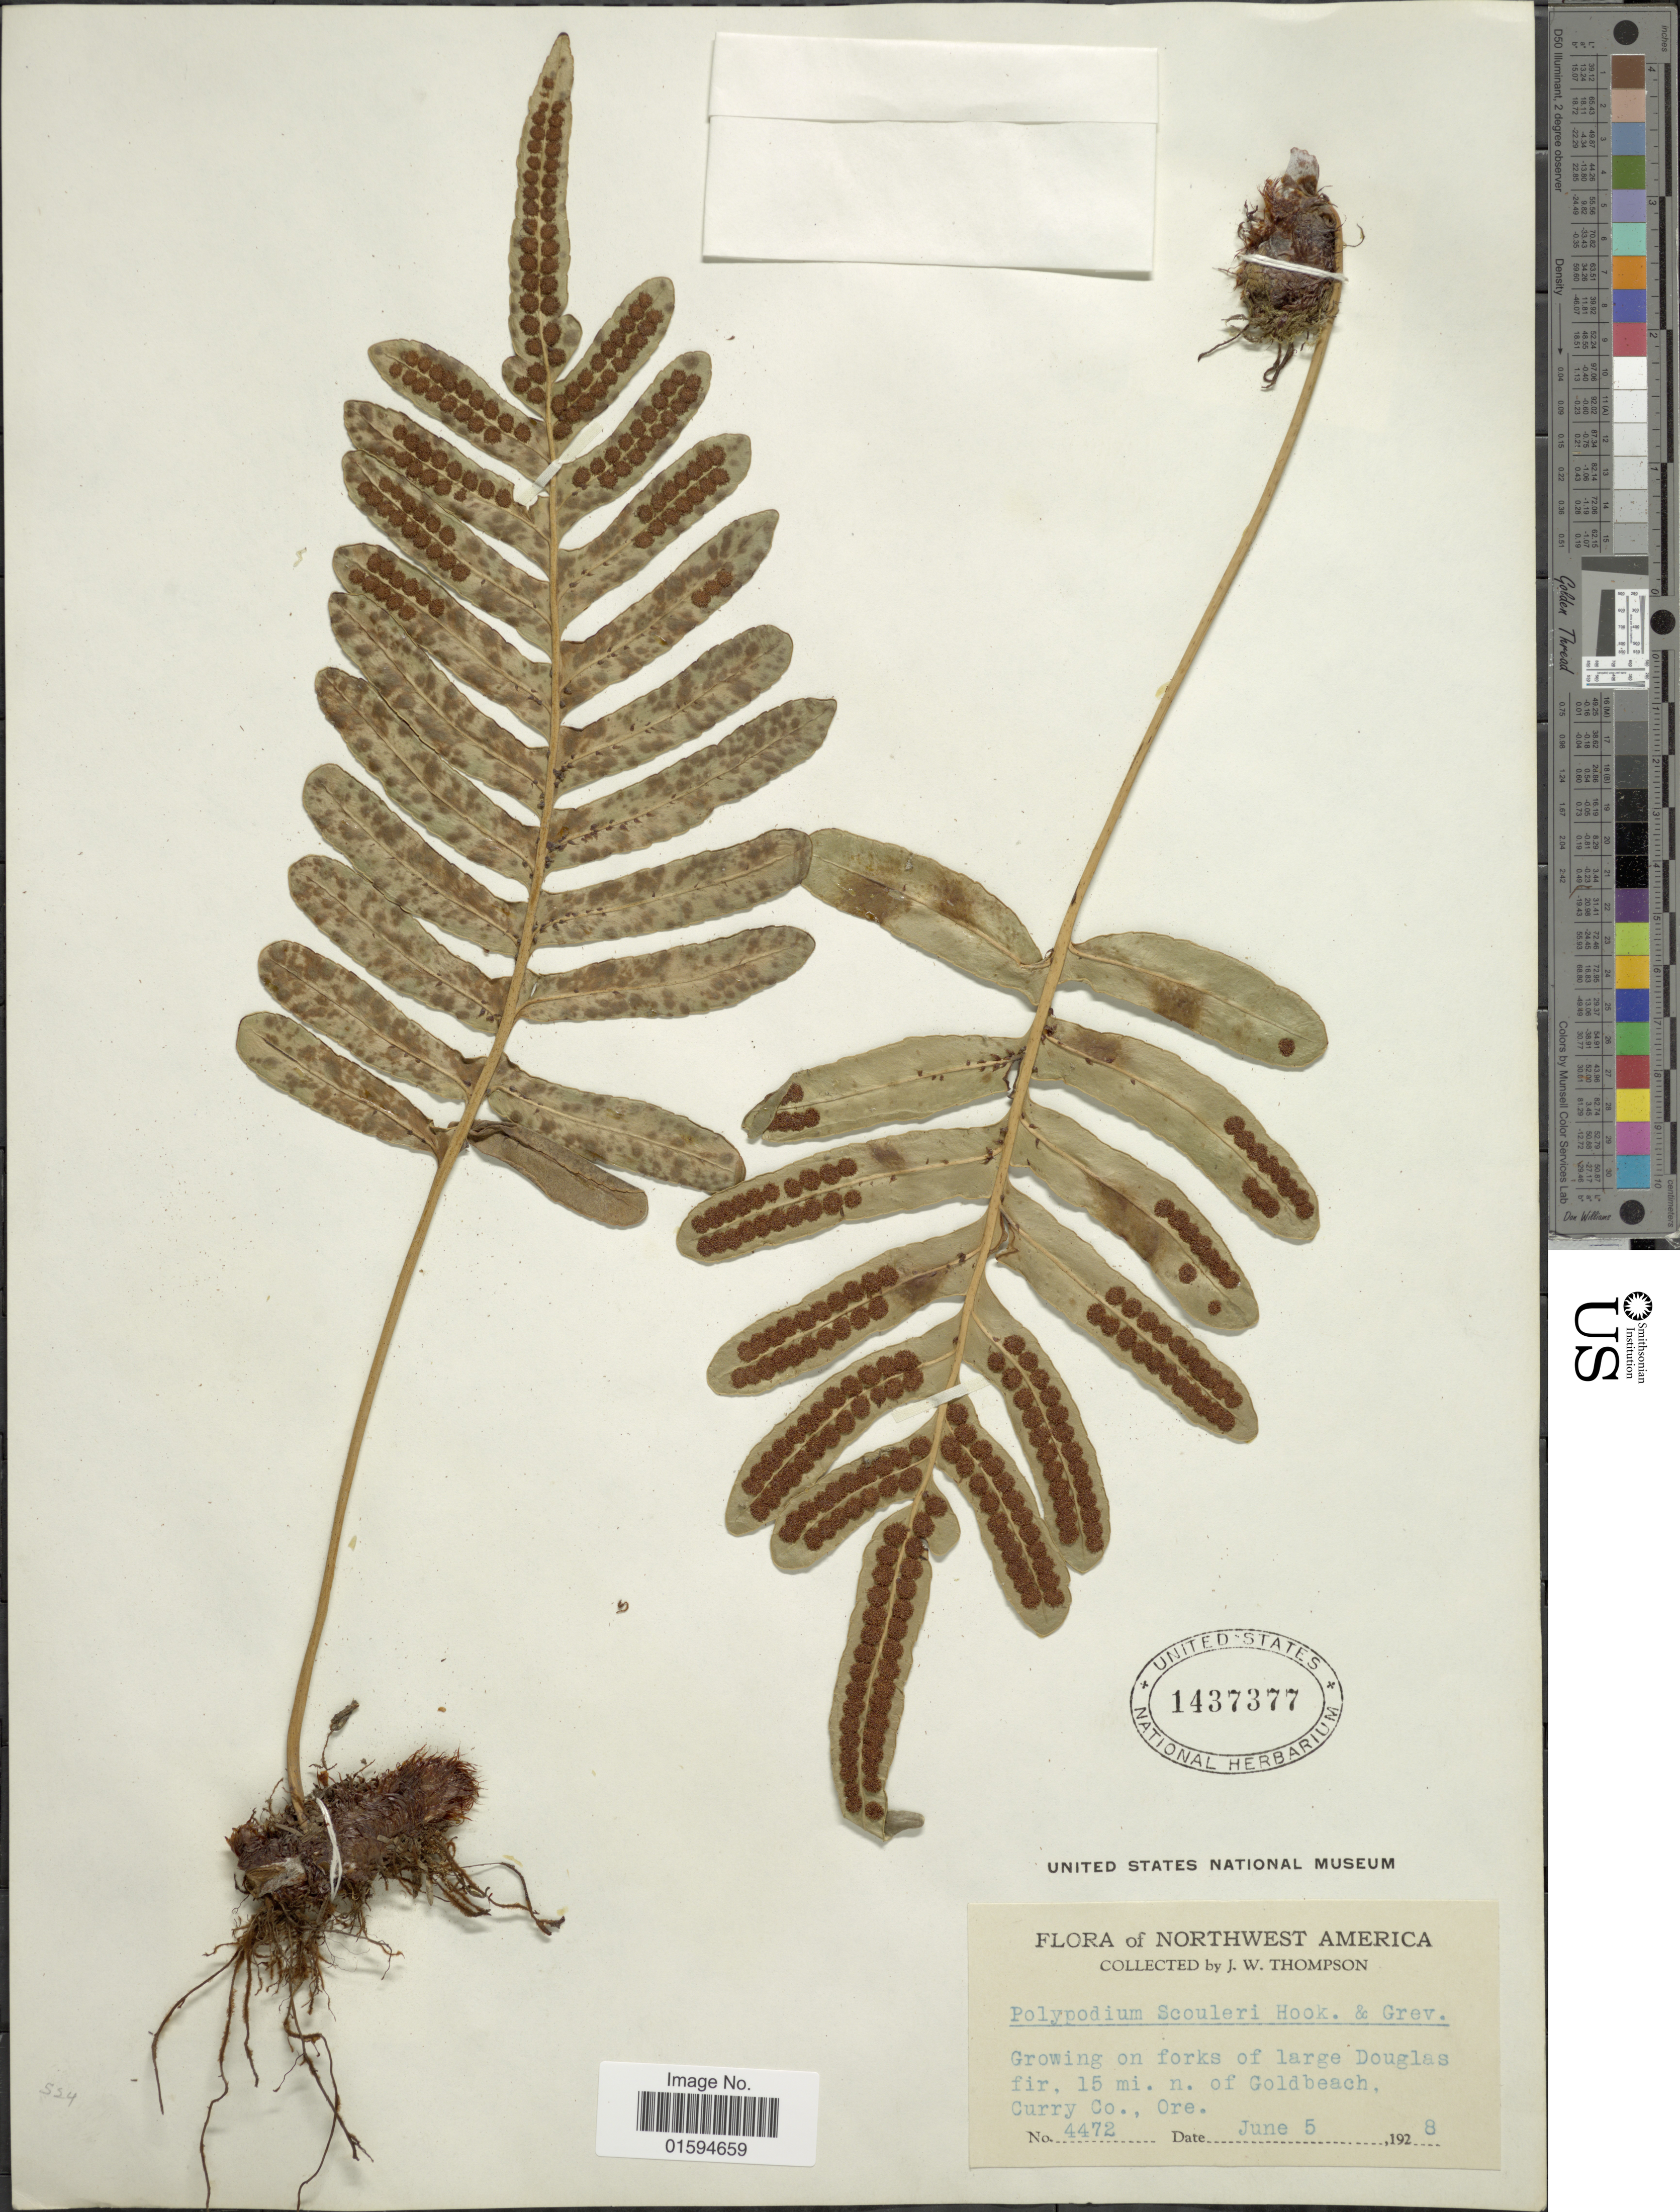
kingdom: Plantae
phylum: Tracheophyta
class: Polypodiopsida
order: Polypodiales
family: Polypodiaceae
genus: Polypodium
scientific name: Polypodium scouleri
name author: Hook. & Grev.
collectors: J. W. Thompson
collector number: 4472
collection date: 1928-06-05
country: United States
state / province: Oregon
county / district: Curry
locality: Northwest America, growing on forks of large Douglas fir, 15 mi. n. of Goldbeach, Curry Co.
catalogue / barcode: US 1437377